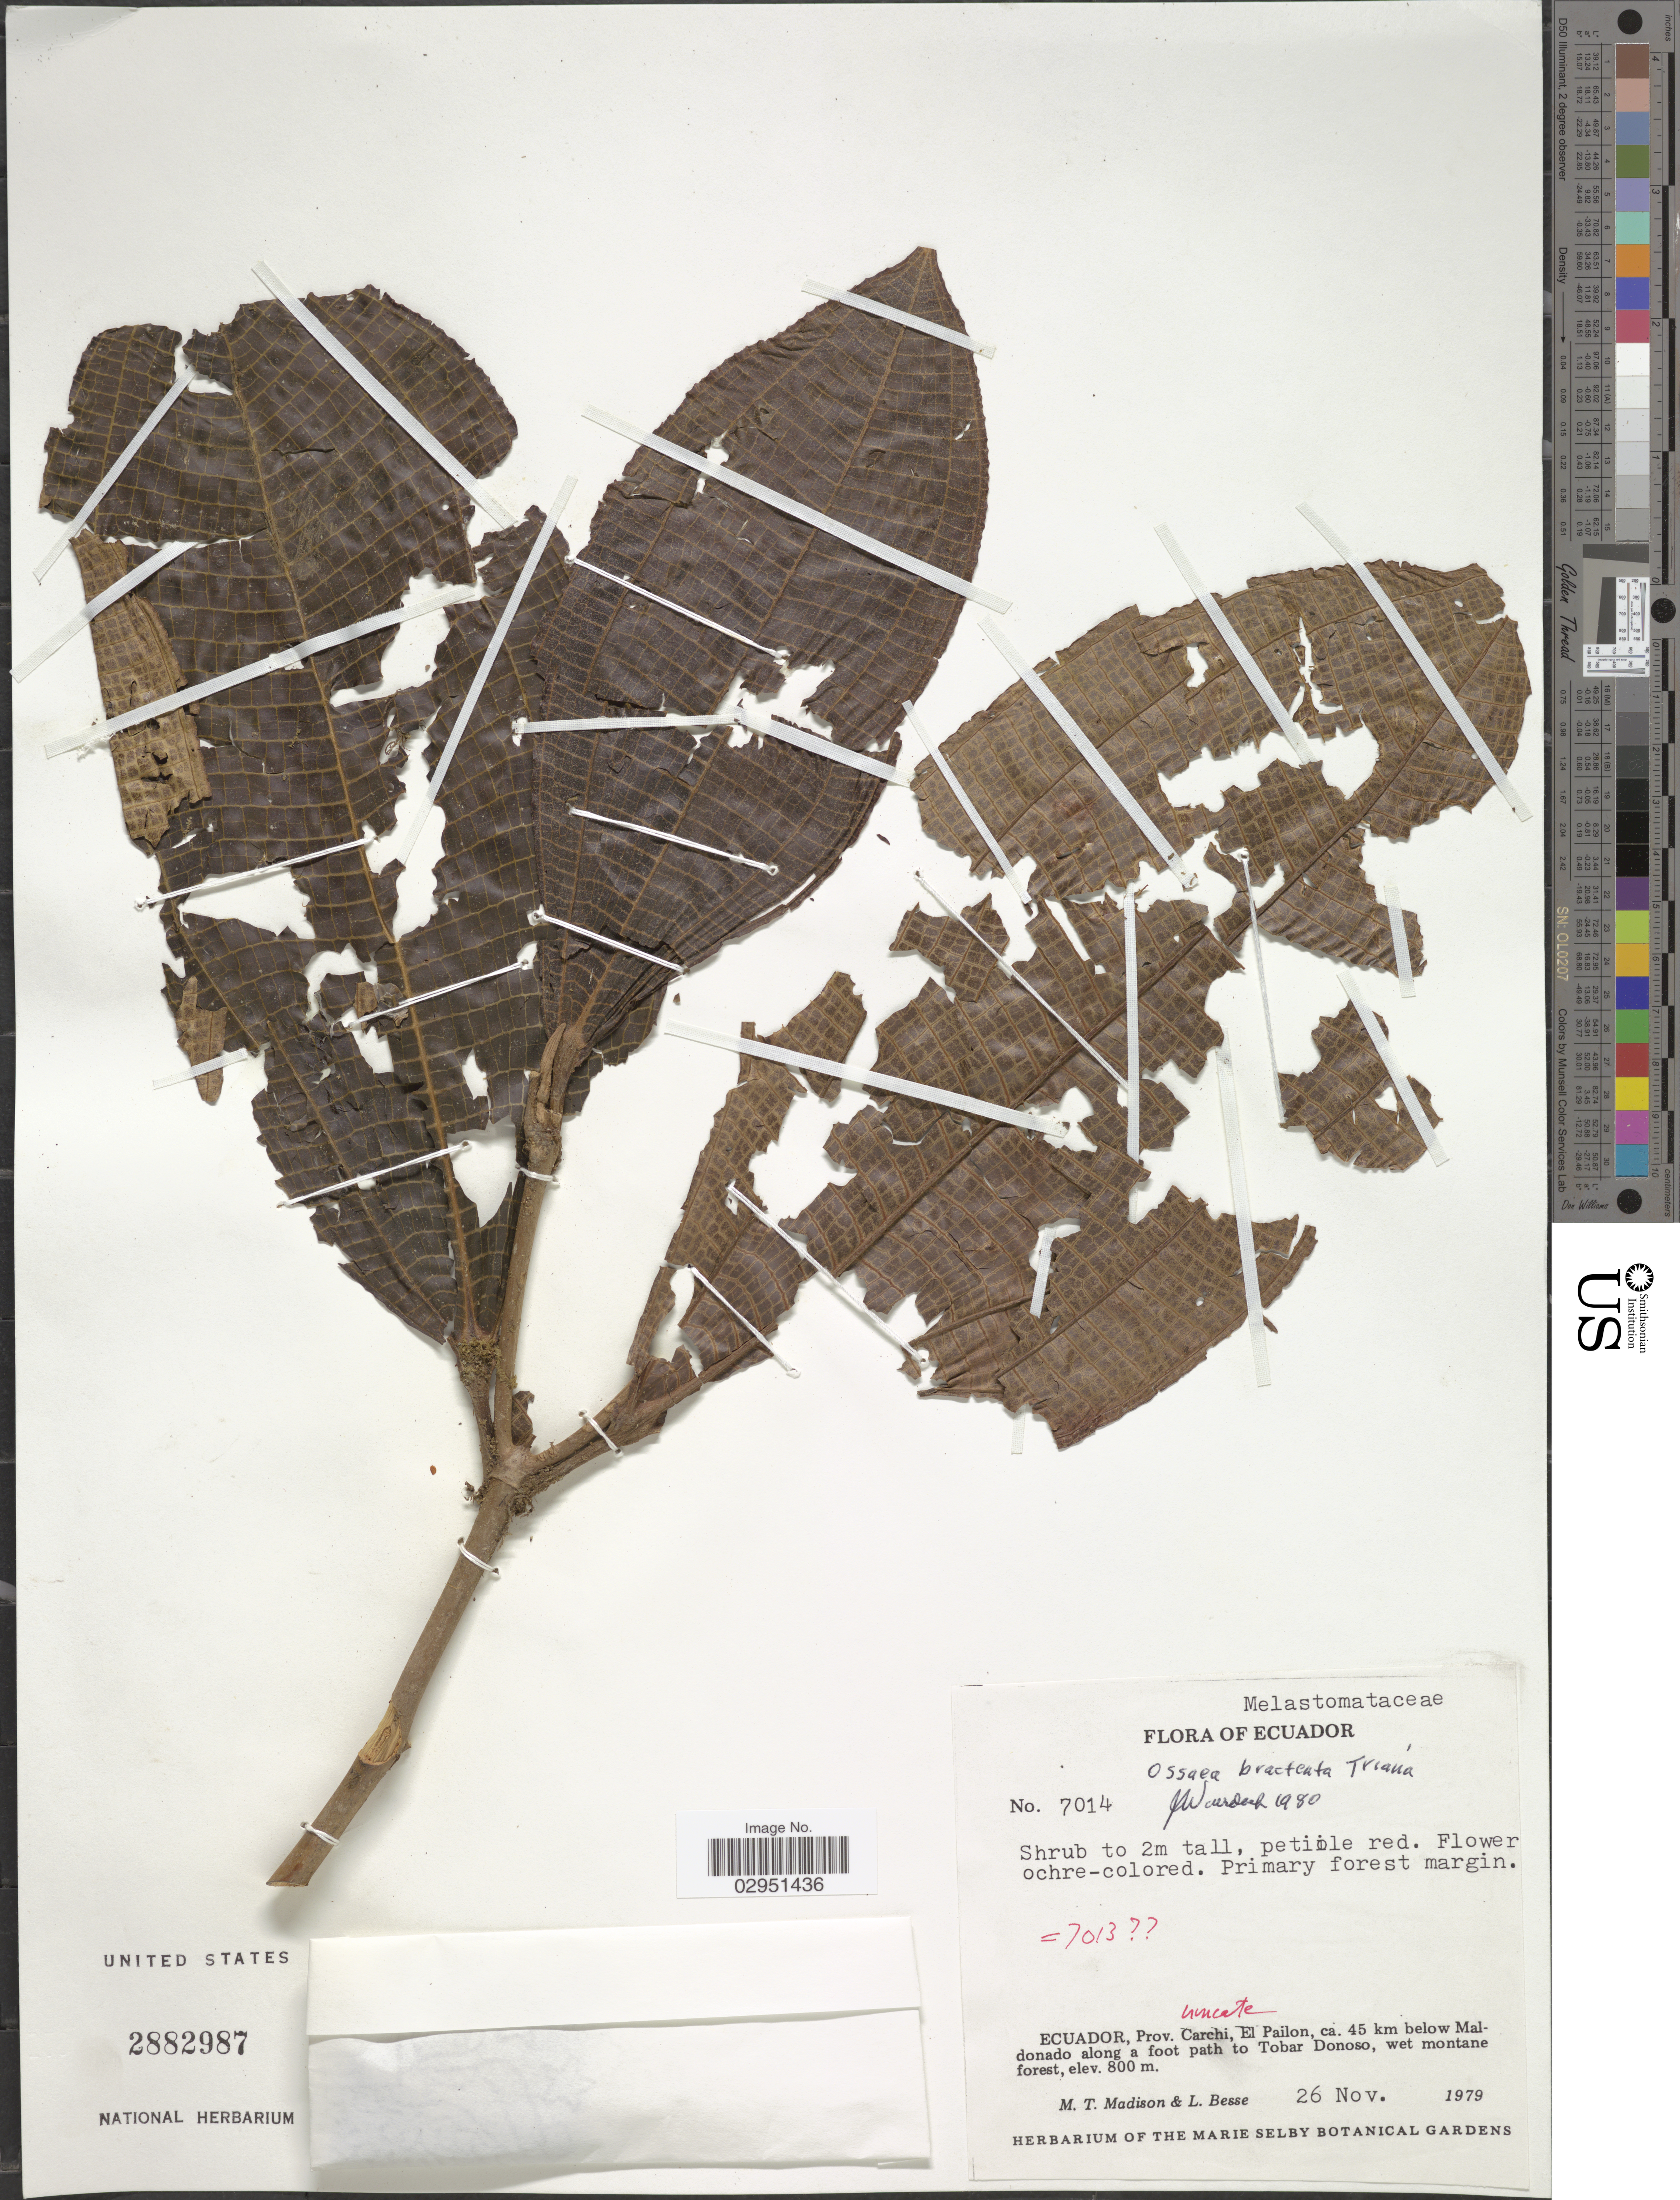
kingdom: Plantae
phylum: Tracheophyta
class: Magnoliopsida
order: Myrtales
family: Melastomataceae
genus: Ossaea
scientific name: Ossaea bracteata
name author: Triana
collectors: M. T. Madison & L. Besse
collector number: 7014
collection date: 1979-11-26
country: Ecuador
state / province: Carchi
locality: Prov. Carchi: El Pailon, ca. 45 km below Maldonado along a foot path to Tobar Donoso.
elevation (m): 800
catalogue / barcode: US 2882987